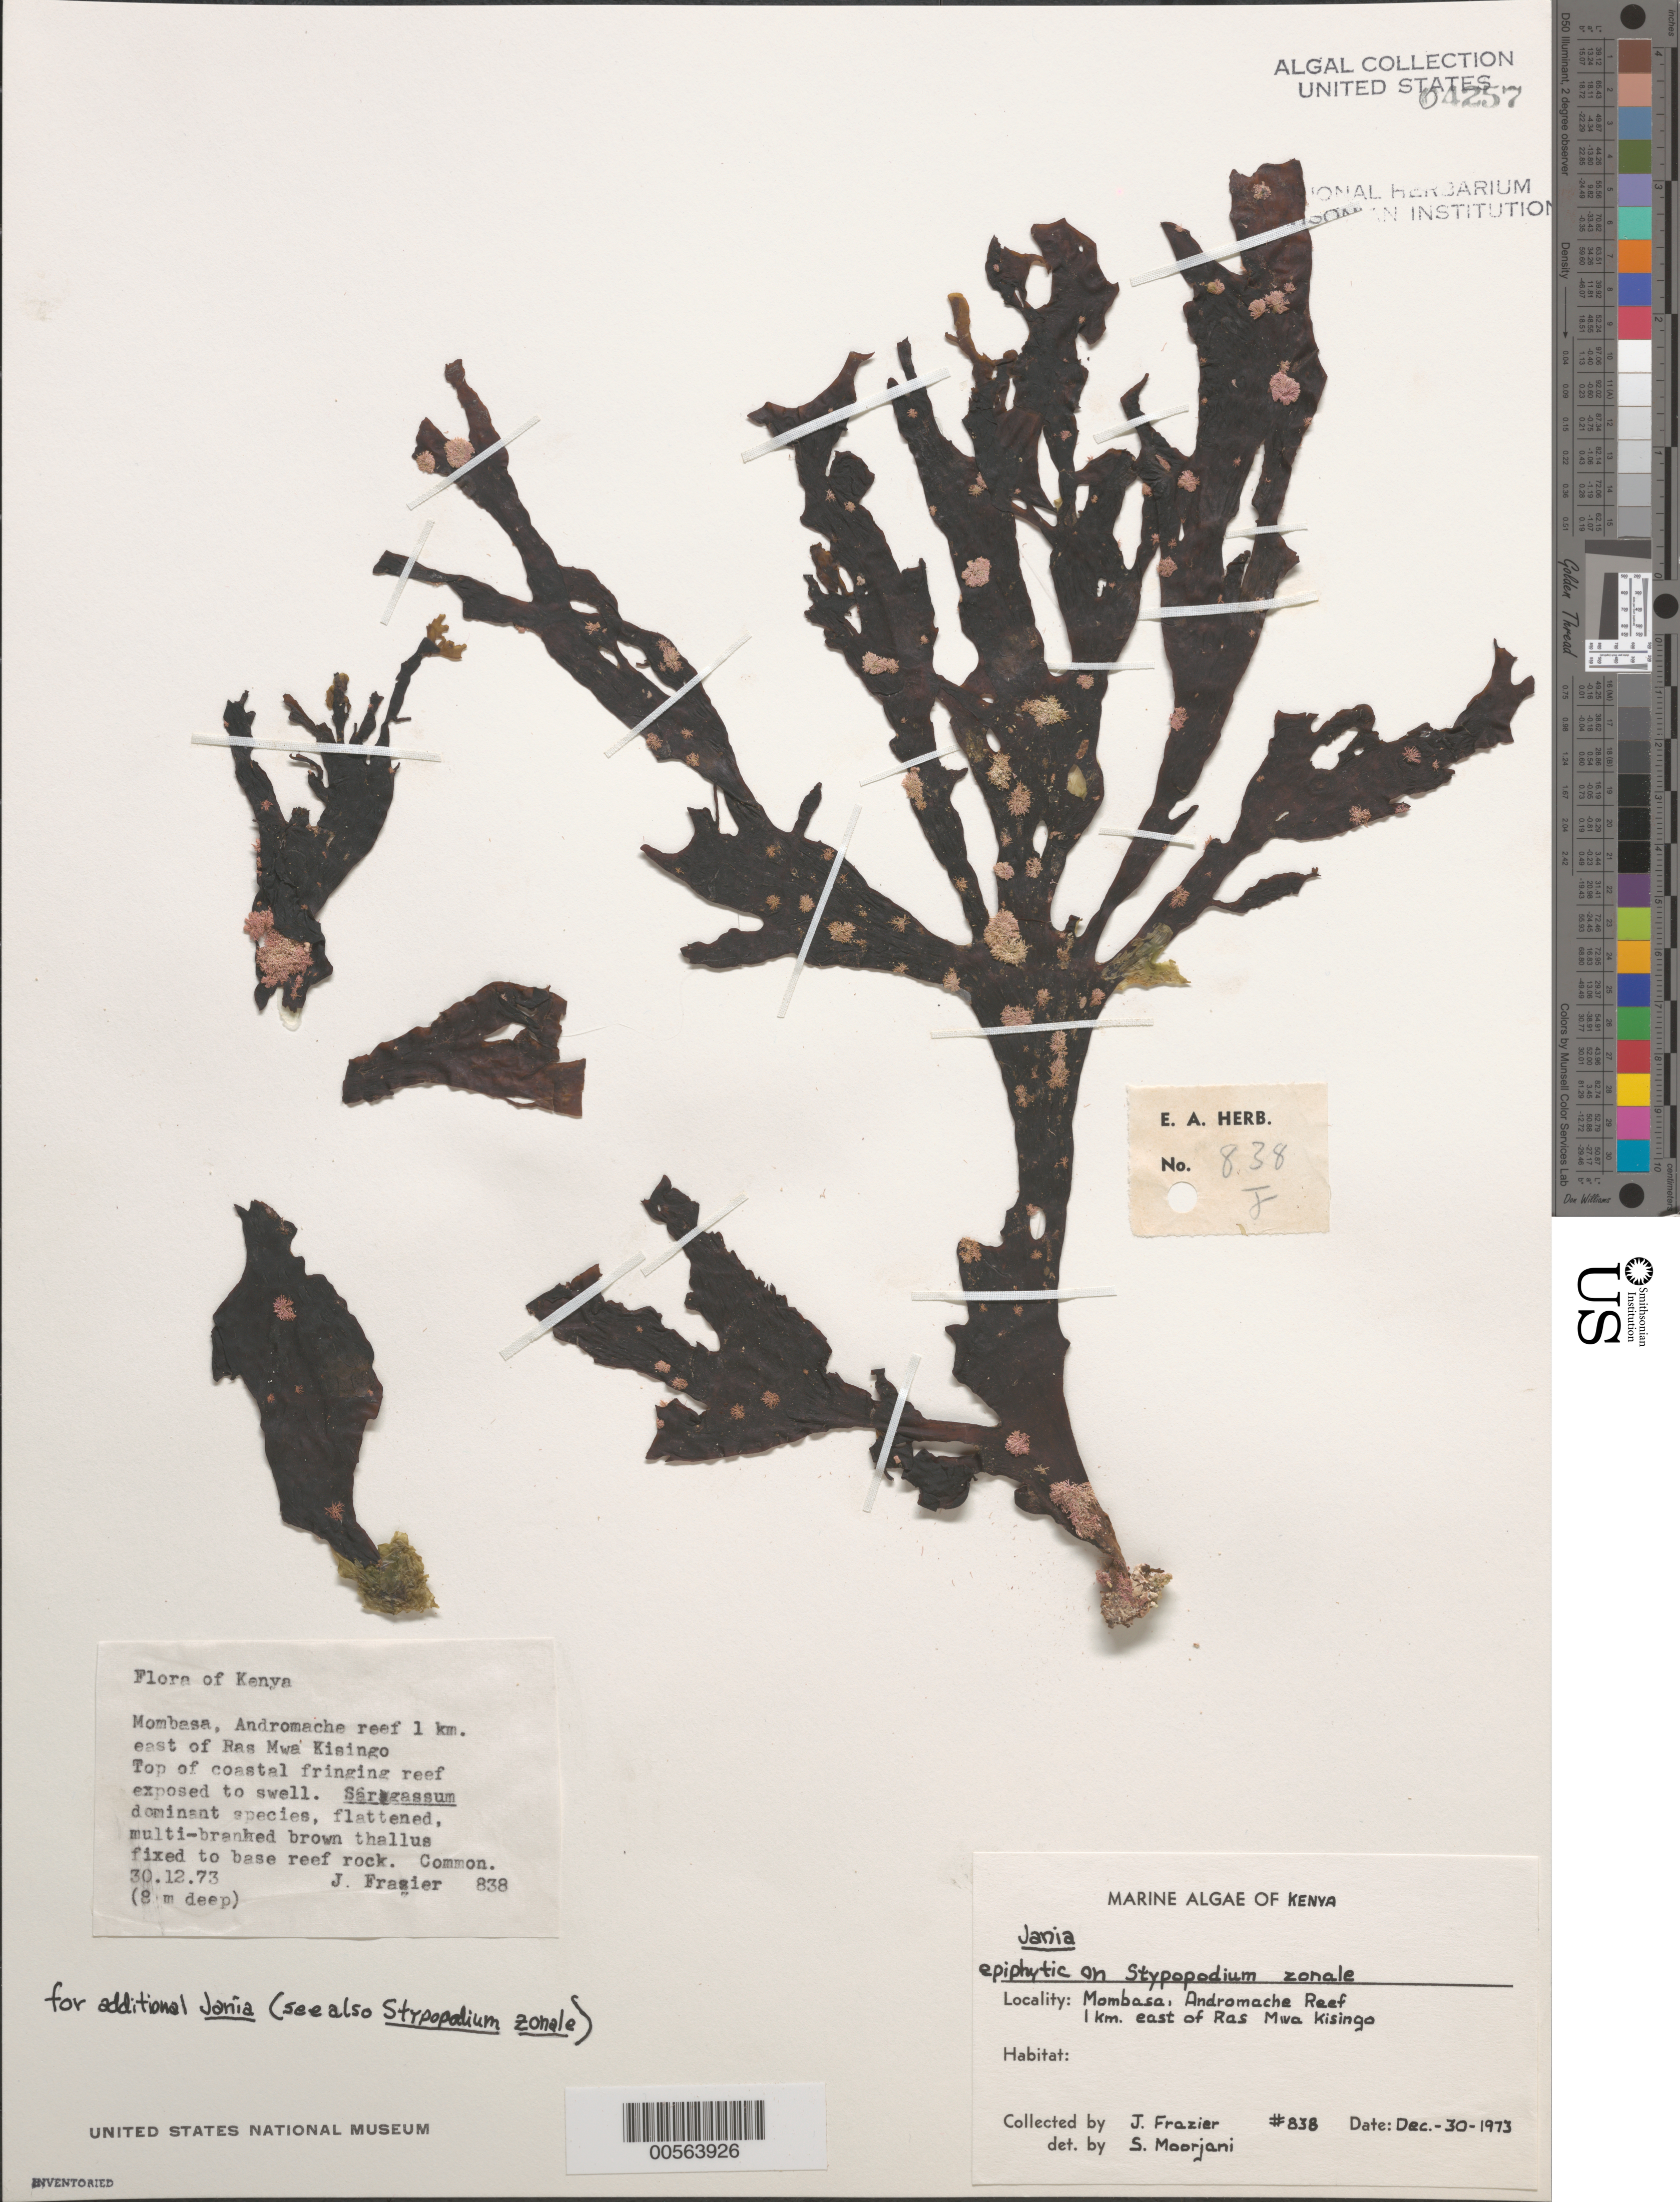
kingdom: Plantae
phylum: Rhodophyta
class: Florideophyceae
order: Corallinales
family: Corallinaceae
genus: Jania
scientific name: Jania sp.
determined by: Moorjani, S.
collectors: J. Frazier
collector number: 838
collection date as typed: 30 Dec 1973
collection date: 1973-12-30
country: Kenya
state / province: Mombasa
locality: Andromache Reef, 1 km east of Ras Mwa Kisingo, Mombasa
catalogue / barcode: US 4257